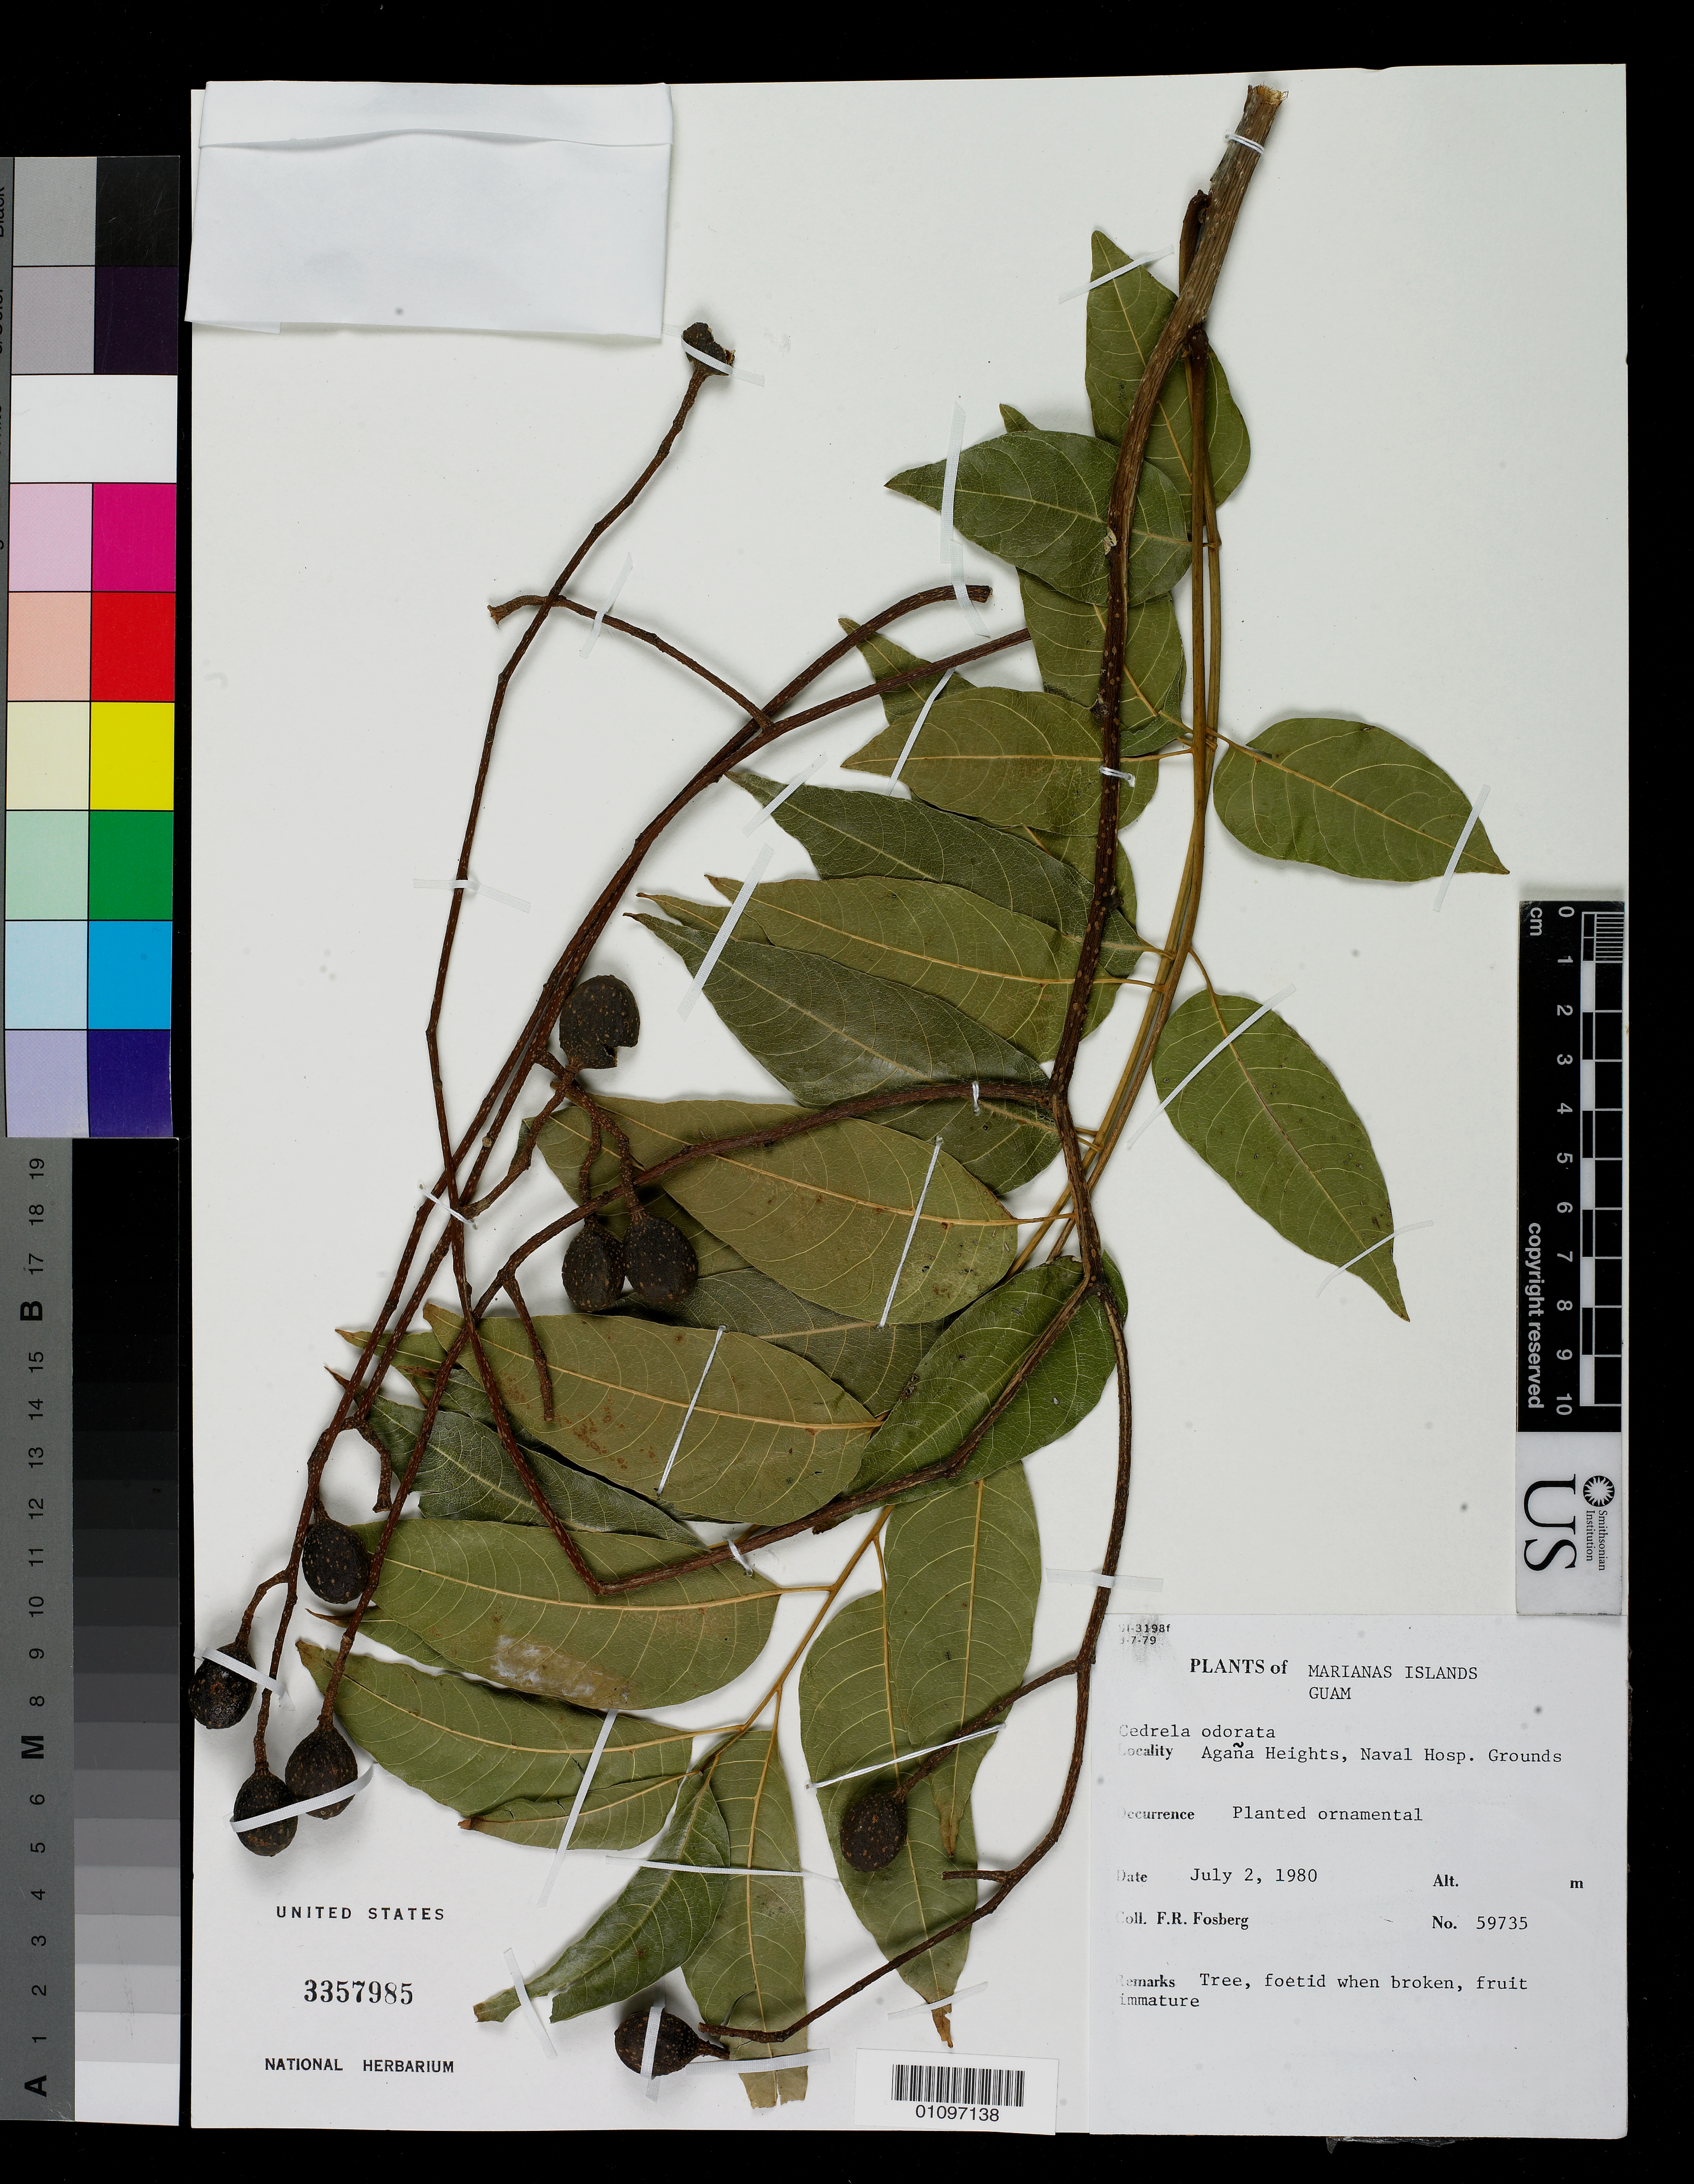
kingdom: Plantae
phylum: Tracheophyta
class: Magnoliopsida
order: Sapindales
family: Meliaceae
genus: Cedrela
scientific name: Cedrela odorata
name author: L.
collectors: F. R. Fosberg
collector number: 59735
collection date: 1980-07-02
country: Guam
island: Guam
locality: Forest Dept., planting along Cross Is. Rd. near E. observation tower, Cotal.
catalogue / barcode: US 3357985